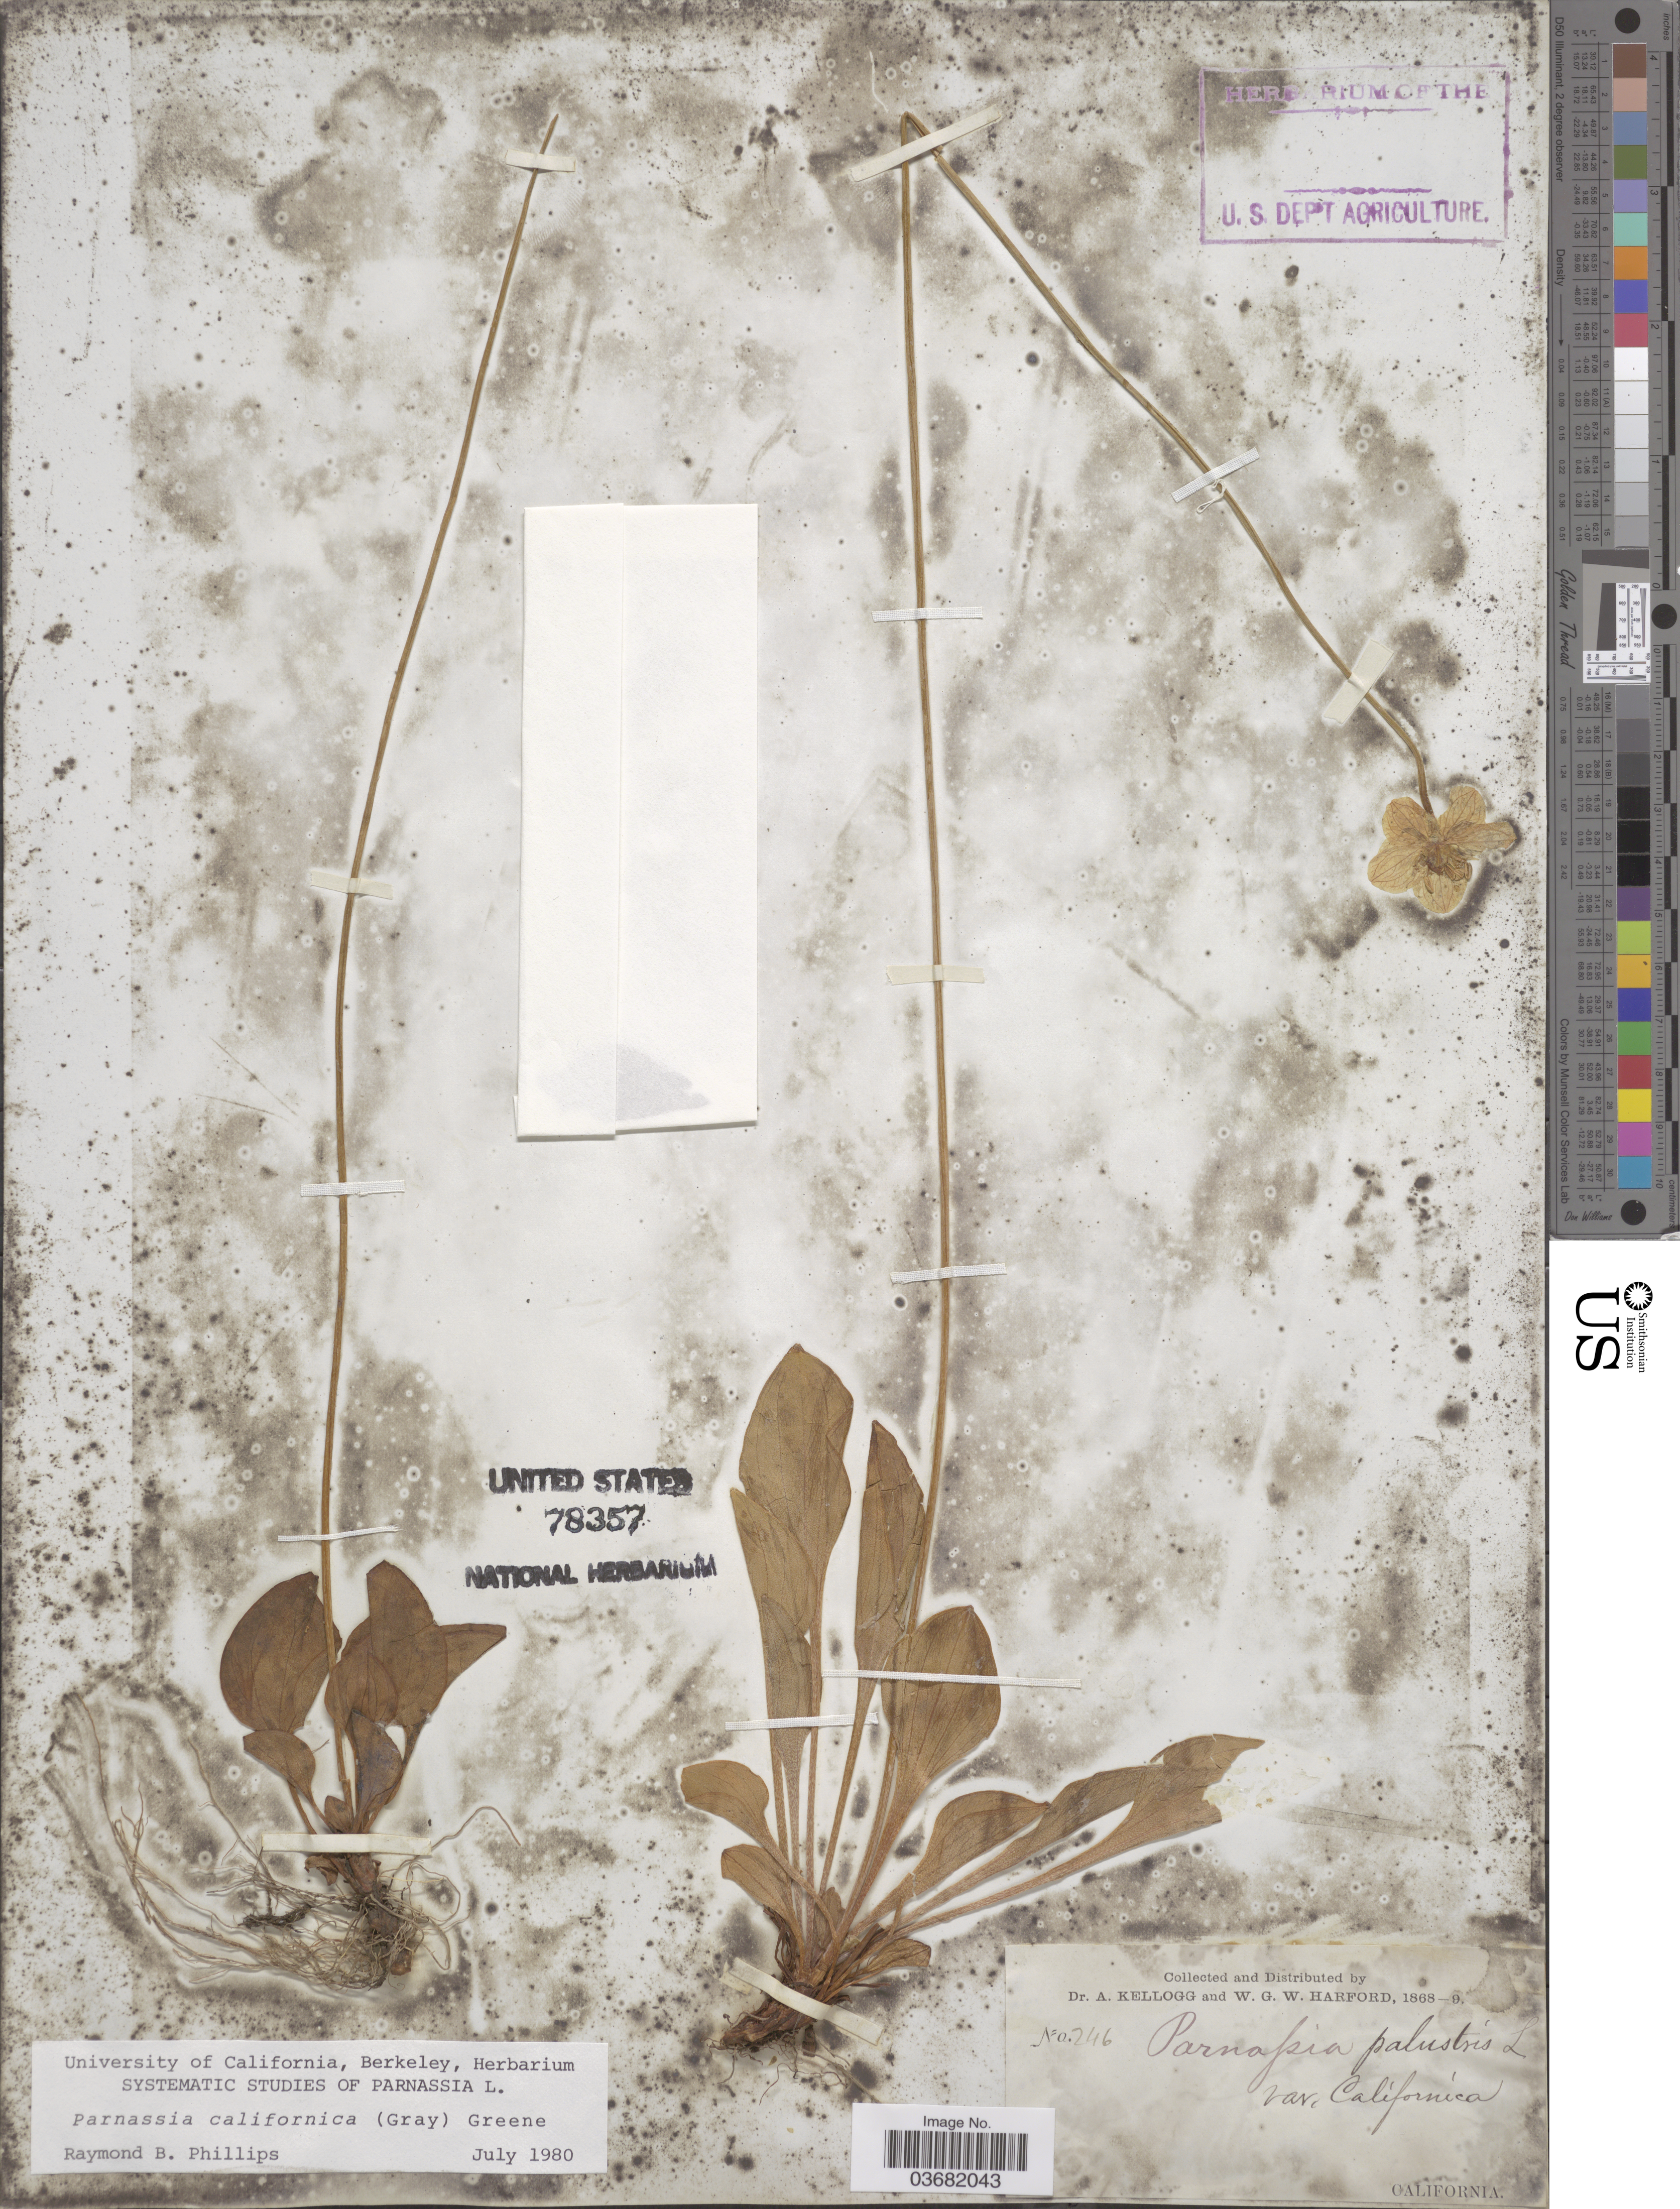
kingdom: Plantae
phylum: Tracheophyta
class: Magnoliopsida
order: Celastrales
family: Parnassiaceae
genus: Parnassia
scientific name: Parnassia californica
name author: (A. Gray) Greene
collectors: A. Kellogg & W. G. W. Harford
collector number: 246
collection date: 1868/1869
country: United States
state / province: California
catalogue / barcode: US 78357